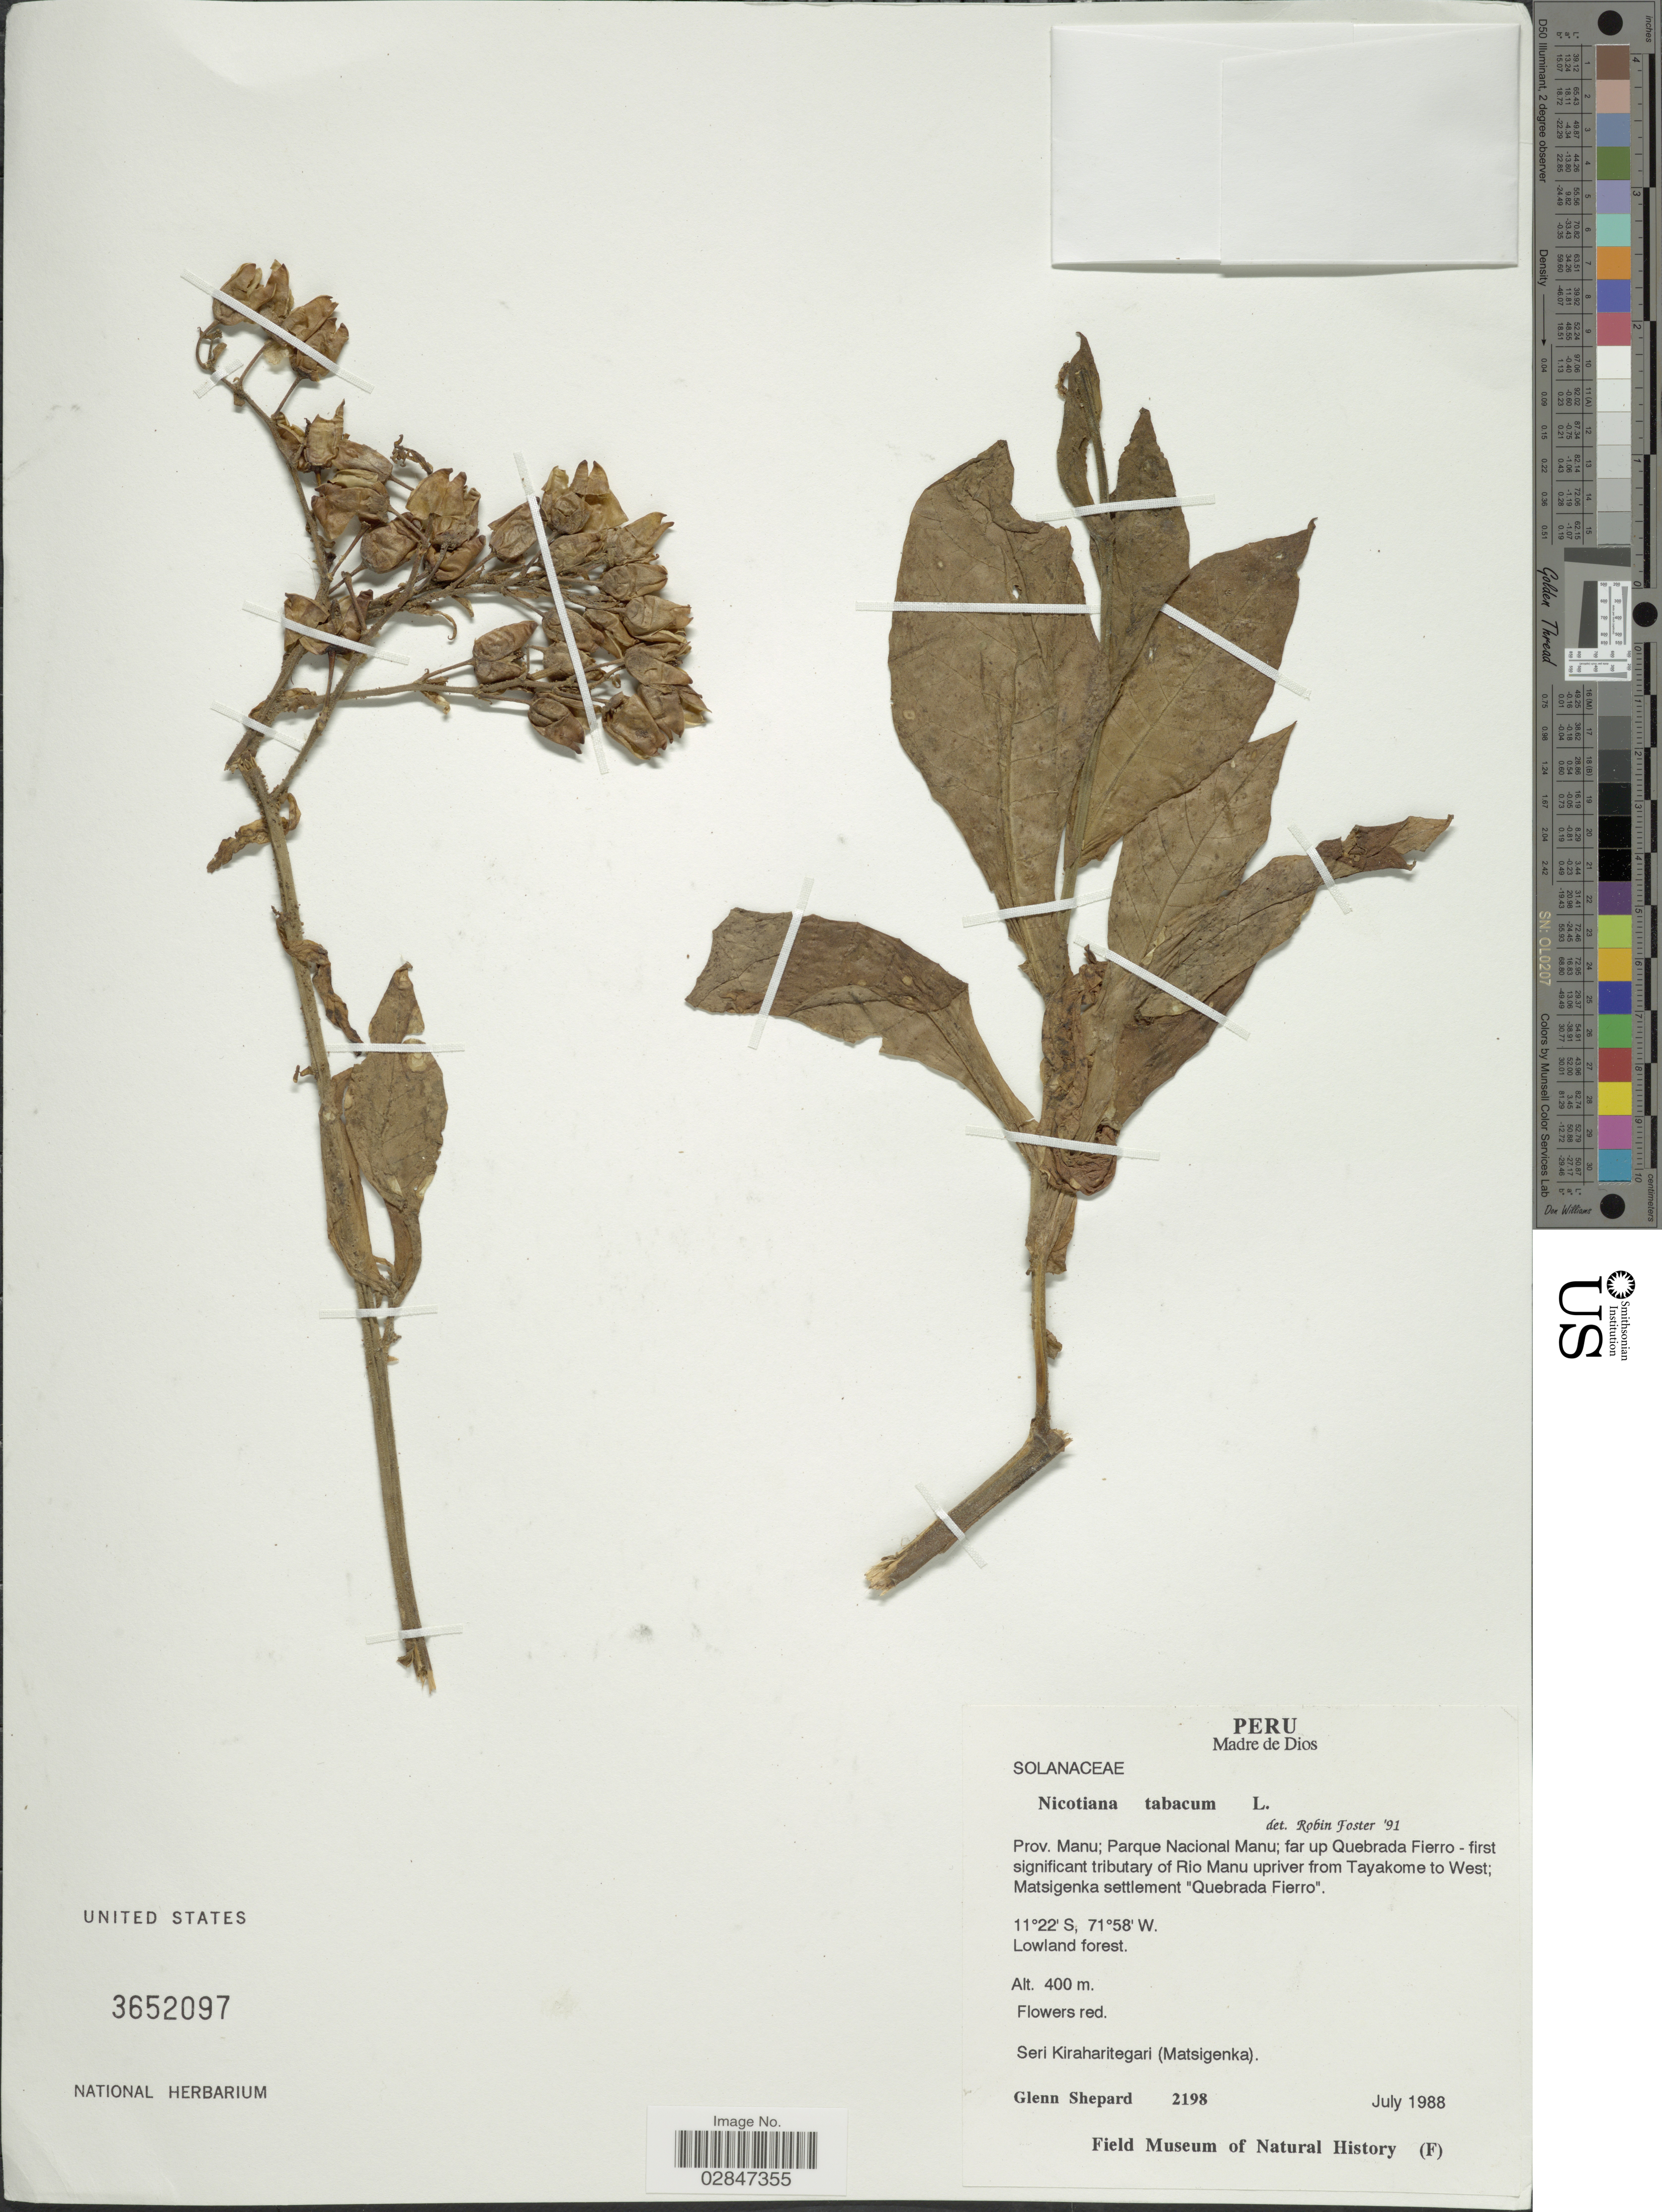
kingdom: Plantae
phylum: Tracheophyta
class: Magnoliopsida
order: Solanales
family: Solanaceae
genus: Nicotiana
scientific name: Nicotiana tabacum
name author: L.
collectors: G. Shepard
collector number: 2198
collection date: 1988-07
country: Peru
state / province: Madre de Dios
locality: Madre de Dios, Prov. Manu; Parque Nacional Manu; far up Quebrada Fierro-first significant tributary of Rio Manu upriver from Tayakome to West; Matsigenka settlement "Quebrada Fierro".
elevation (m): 400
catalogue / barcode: US 3652097